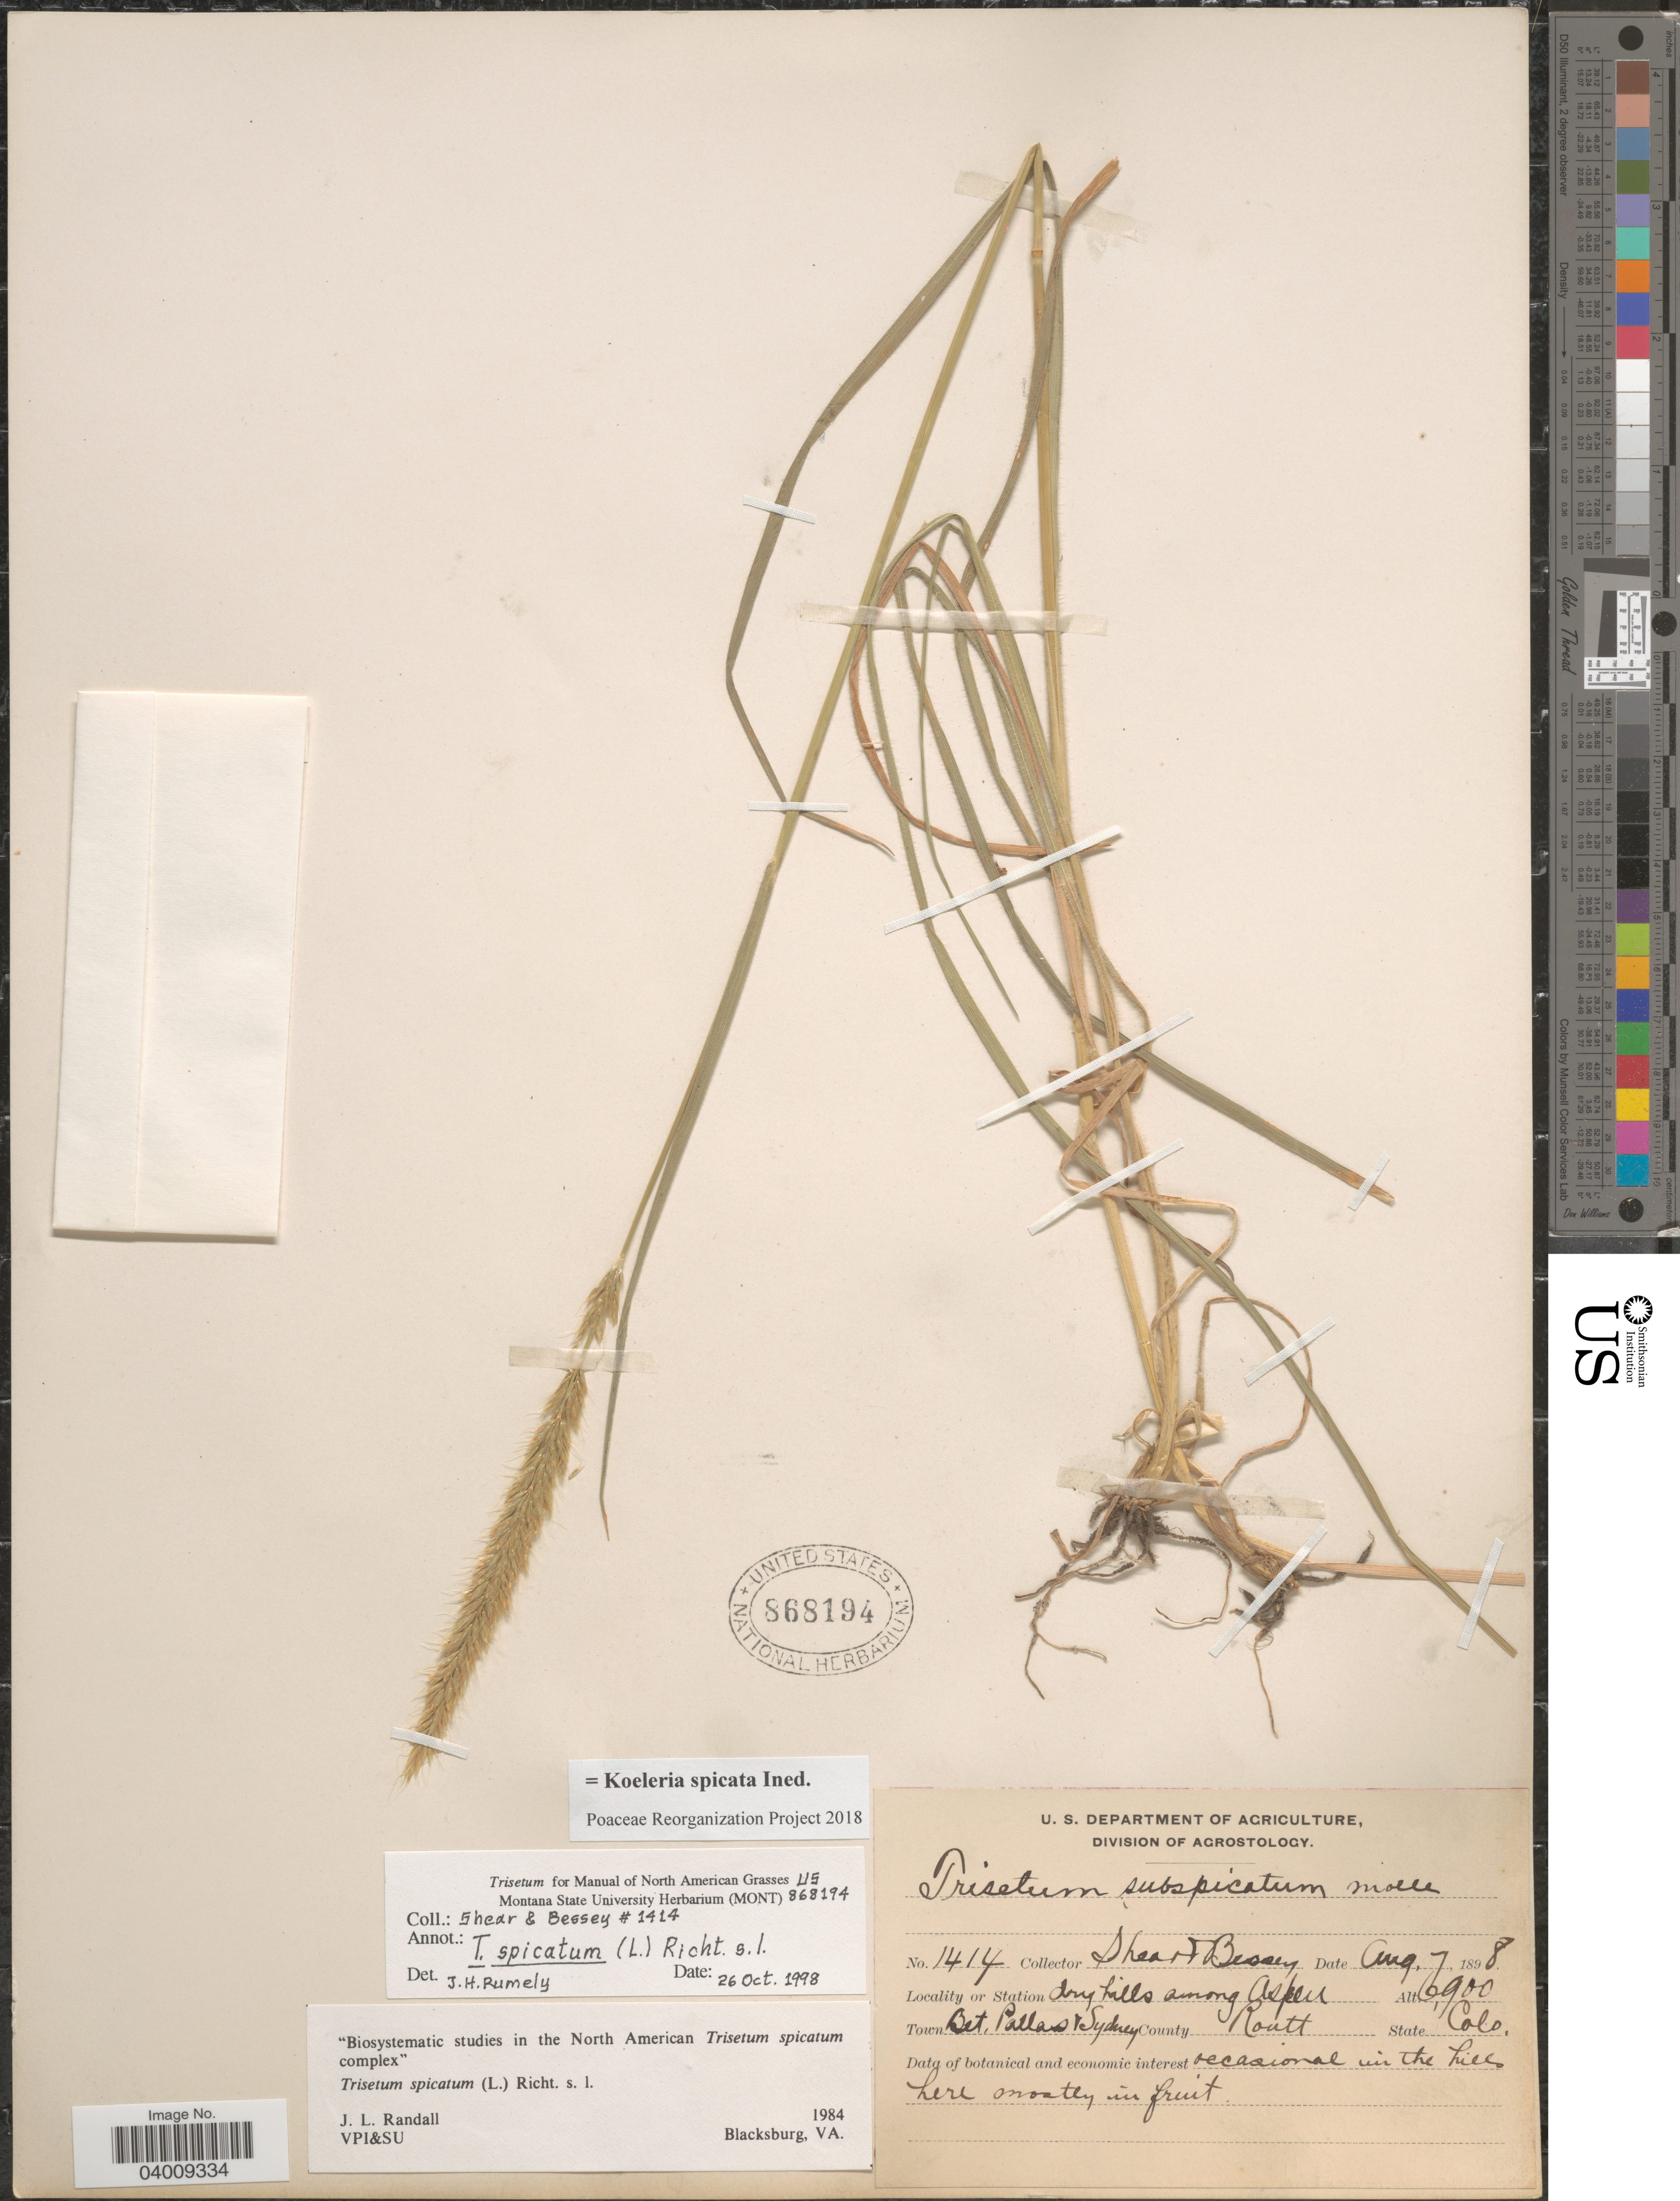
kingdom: Plantae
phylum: Tracheophyta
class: Liliopsida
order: Poales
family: Poaceae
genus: Koeleria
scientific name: Koeleria spicata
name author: (L.) Barberá et al.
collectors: -- Shear & -. Bessey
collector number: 1414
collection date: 1898-08-07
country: United States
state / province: Colorado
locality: Among Aspen. Town Bet. Pallas & Sydney. County Routt.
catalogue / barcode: US 868194